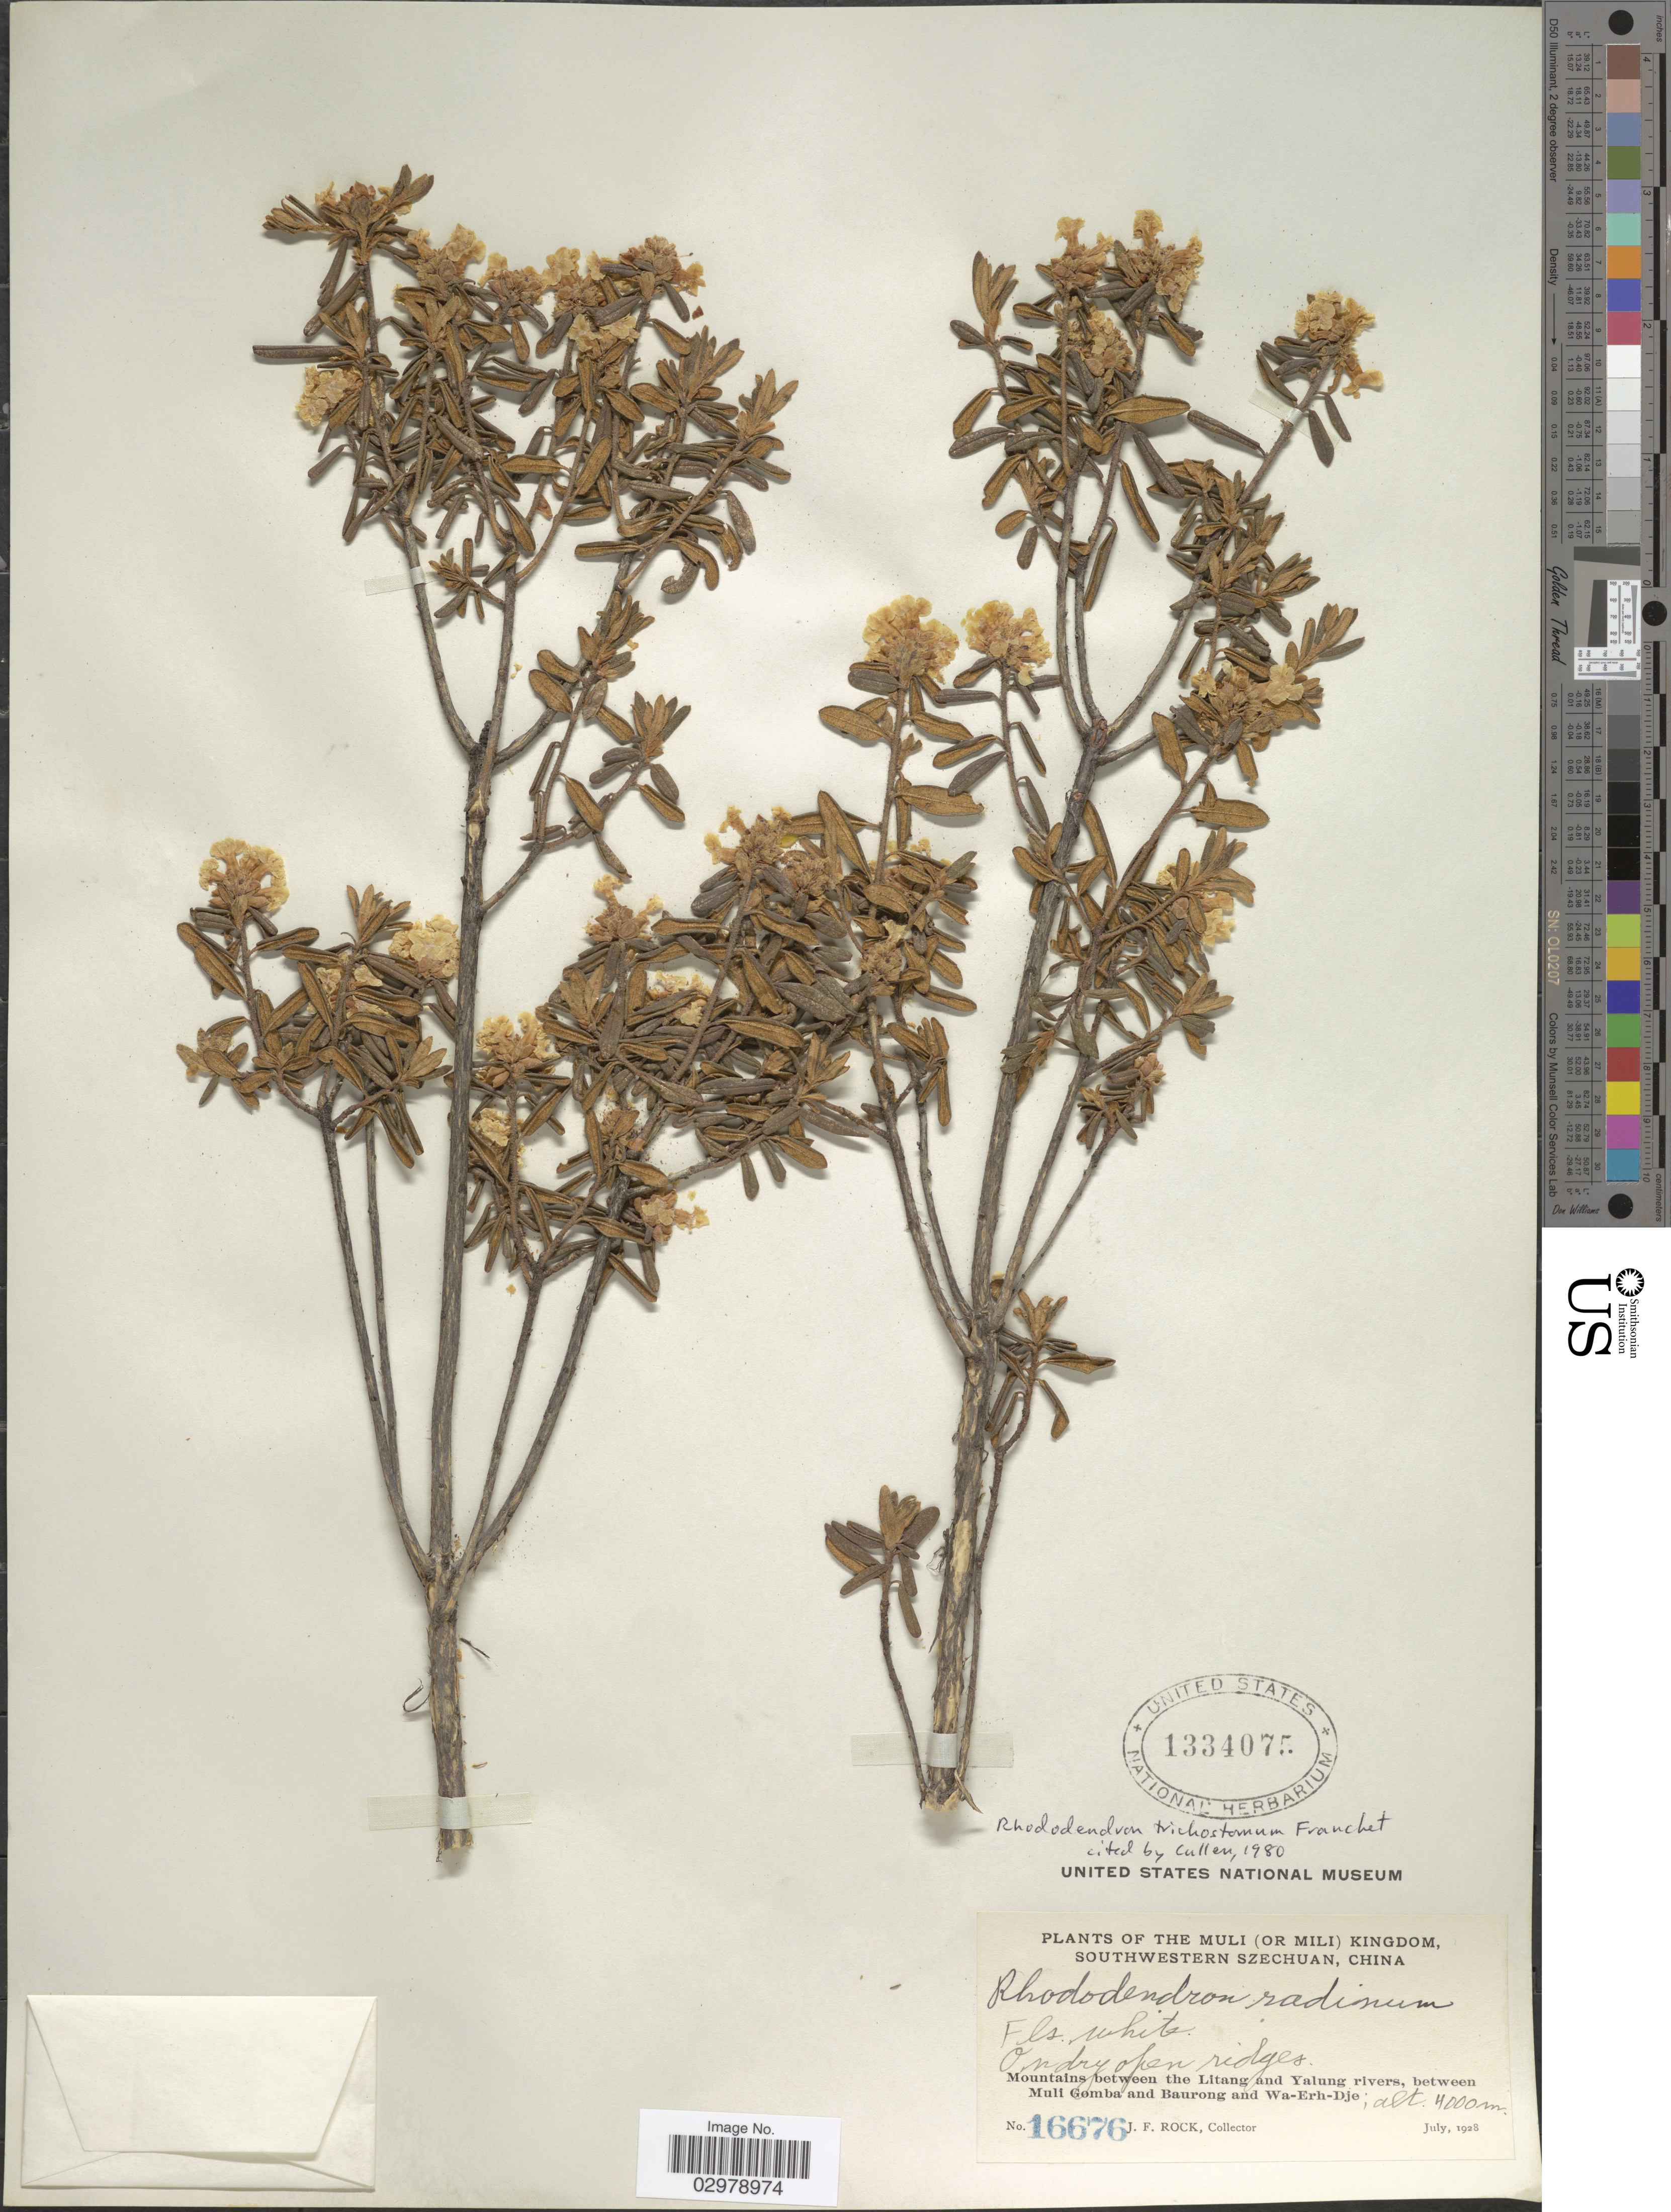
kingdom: Plantae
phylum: Tracheophyta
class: Magnoliopsida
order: Ericales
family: Ericaceae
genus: Rhododendron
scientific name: Rhododendron trichostomum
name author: Franch.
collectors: J. Rock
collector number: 16676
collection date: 1928-07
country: China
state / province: Sichuan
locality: The Muli (or Mili) Kingdom, Southwestern Szechuan. Mountains between the Litang and Yalung rivers, between Muli Gomba and Baurong and Wa-Erh-Dje.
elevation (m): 4000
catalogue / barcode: US 1334075